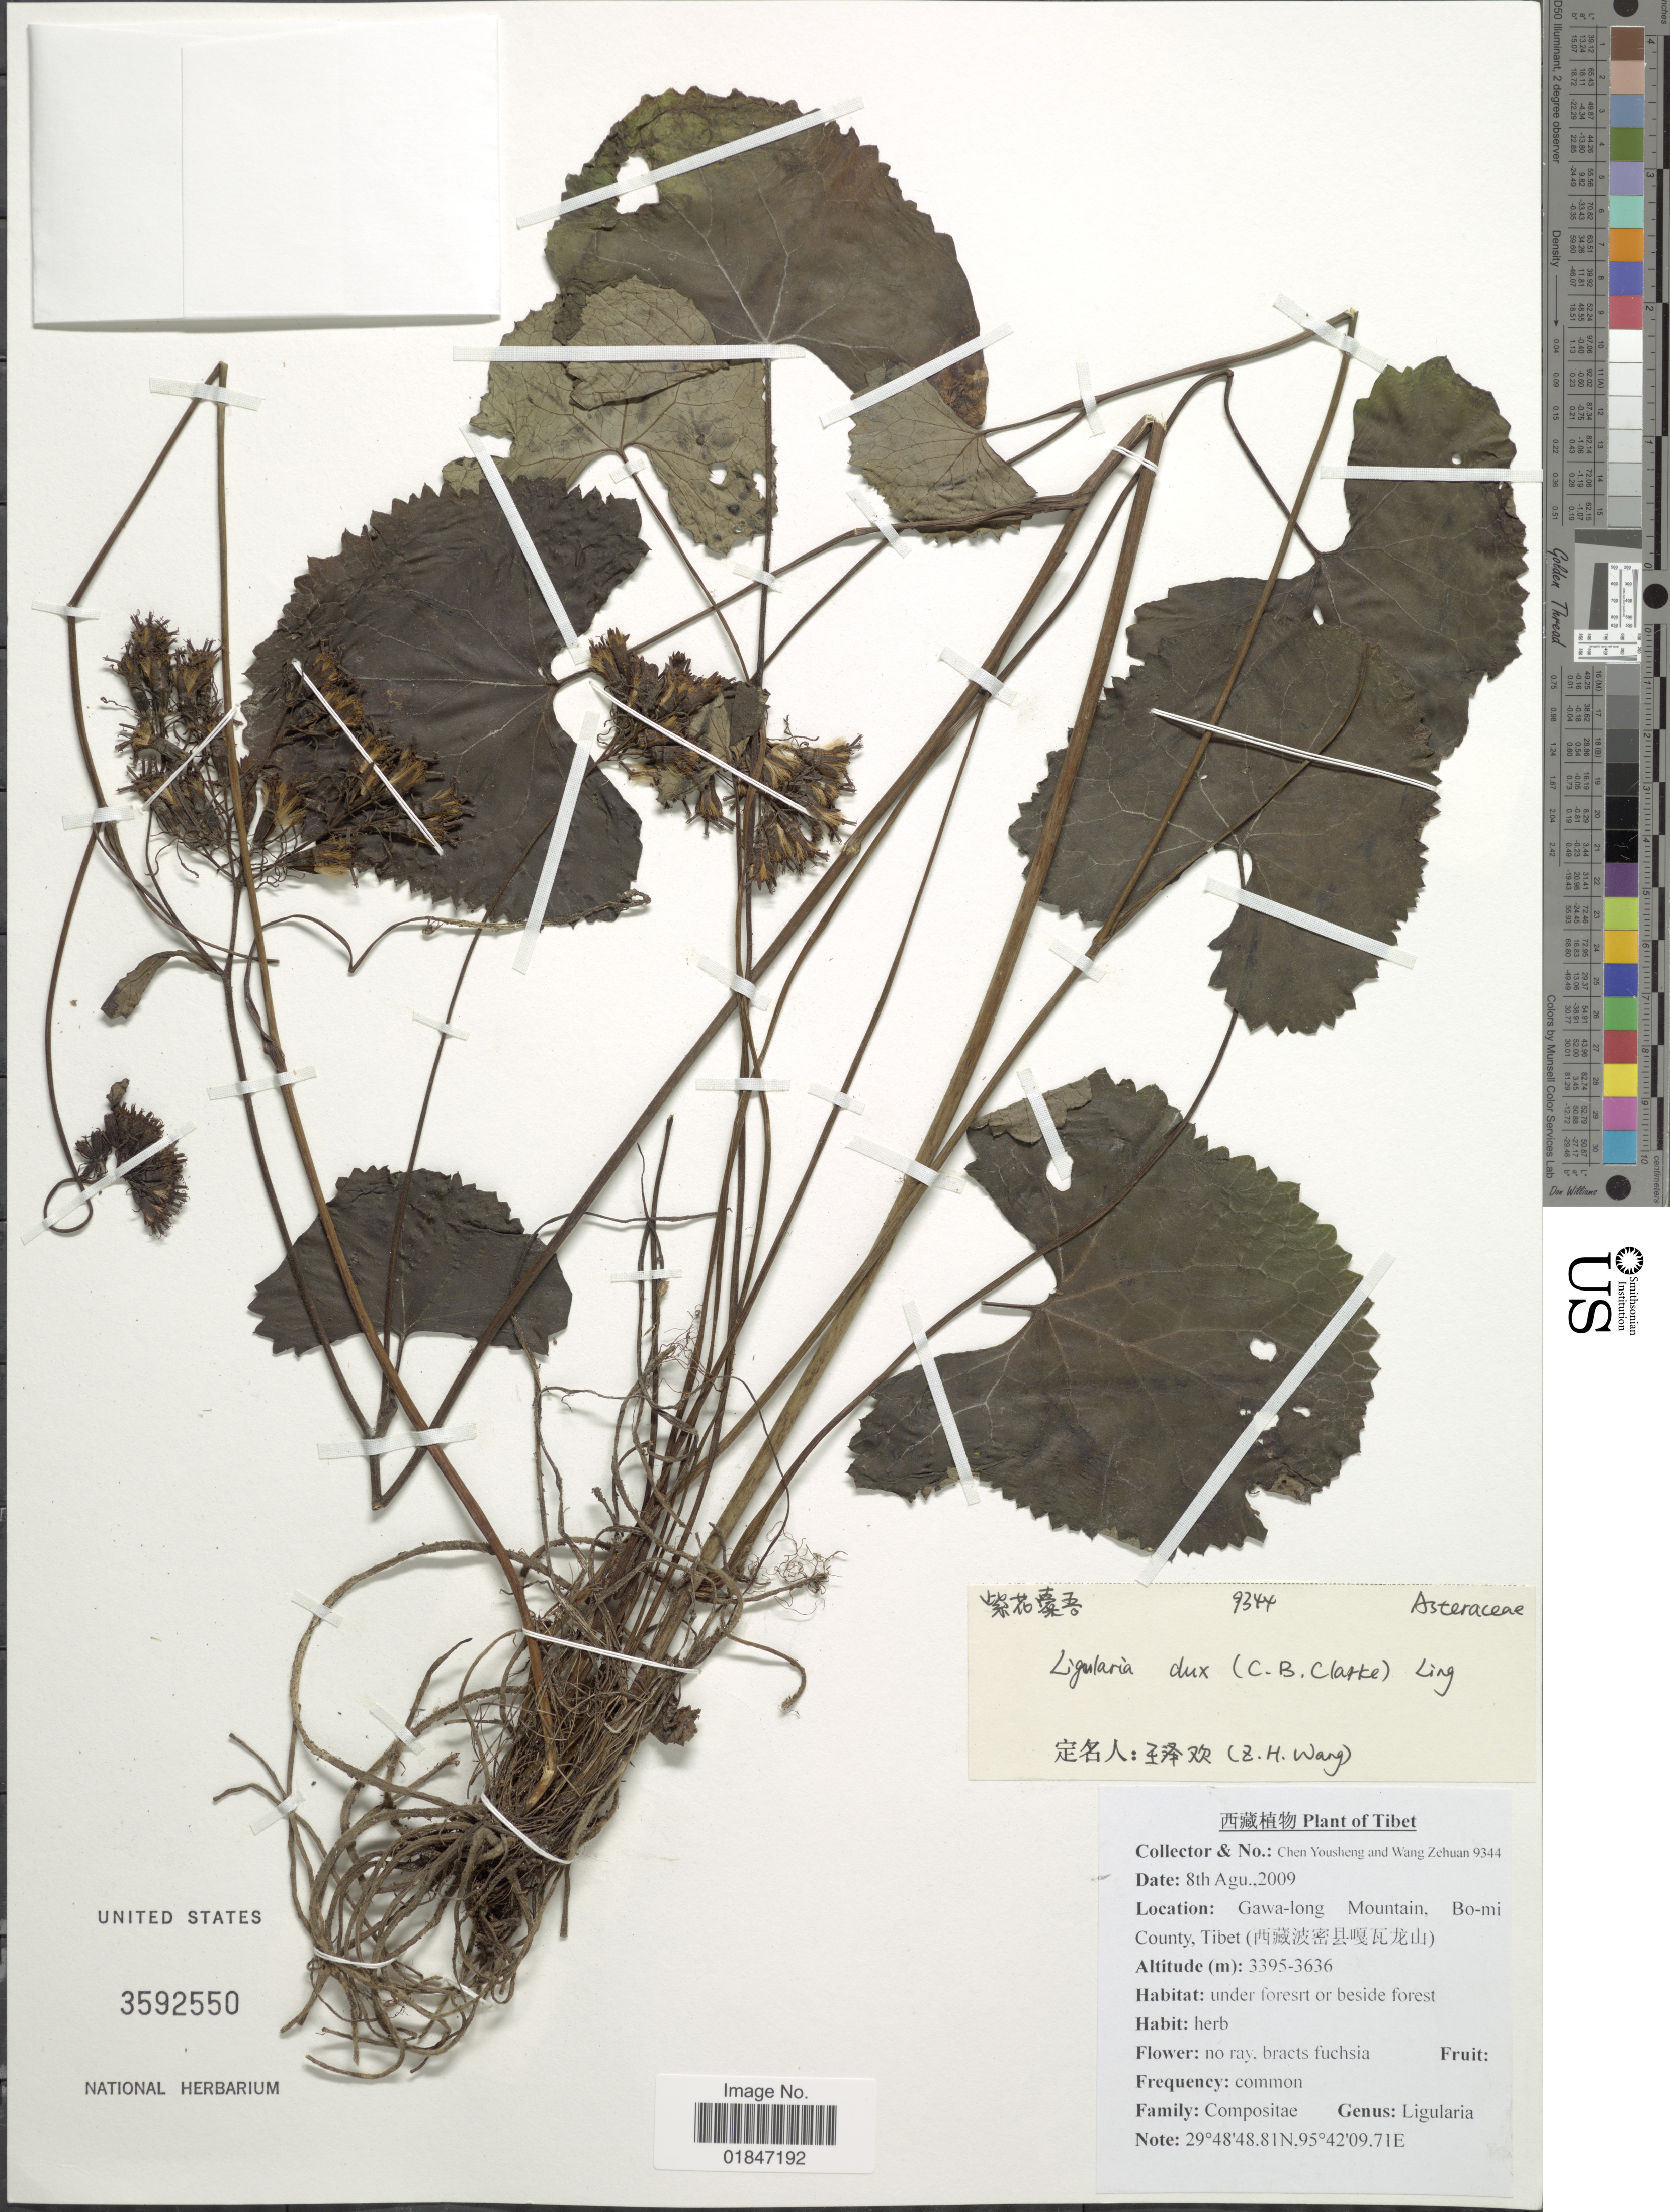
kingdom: Plantae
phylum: Tracheophyta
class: Magnoliopsida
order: Asterales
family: Asteraceae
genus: Ligularia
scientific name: Ligularia dux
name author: (C.B. Clarke) Y. Ling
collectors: C. Yousheng & L. Zelaya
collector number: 9344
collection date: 2009-08-08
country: China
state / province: Xizang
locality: Tibet. gawa-long Mountain, Bo-Mi County, Tibet (X).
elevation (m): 3395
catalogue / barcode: US 3592550